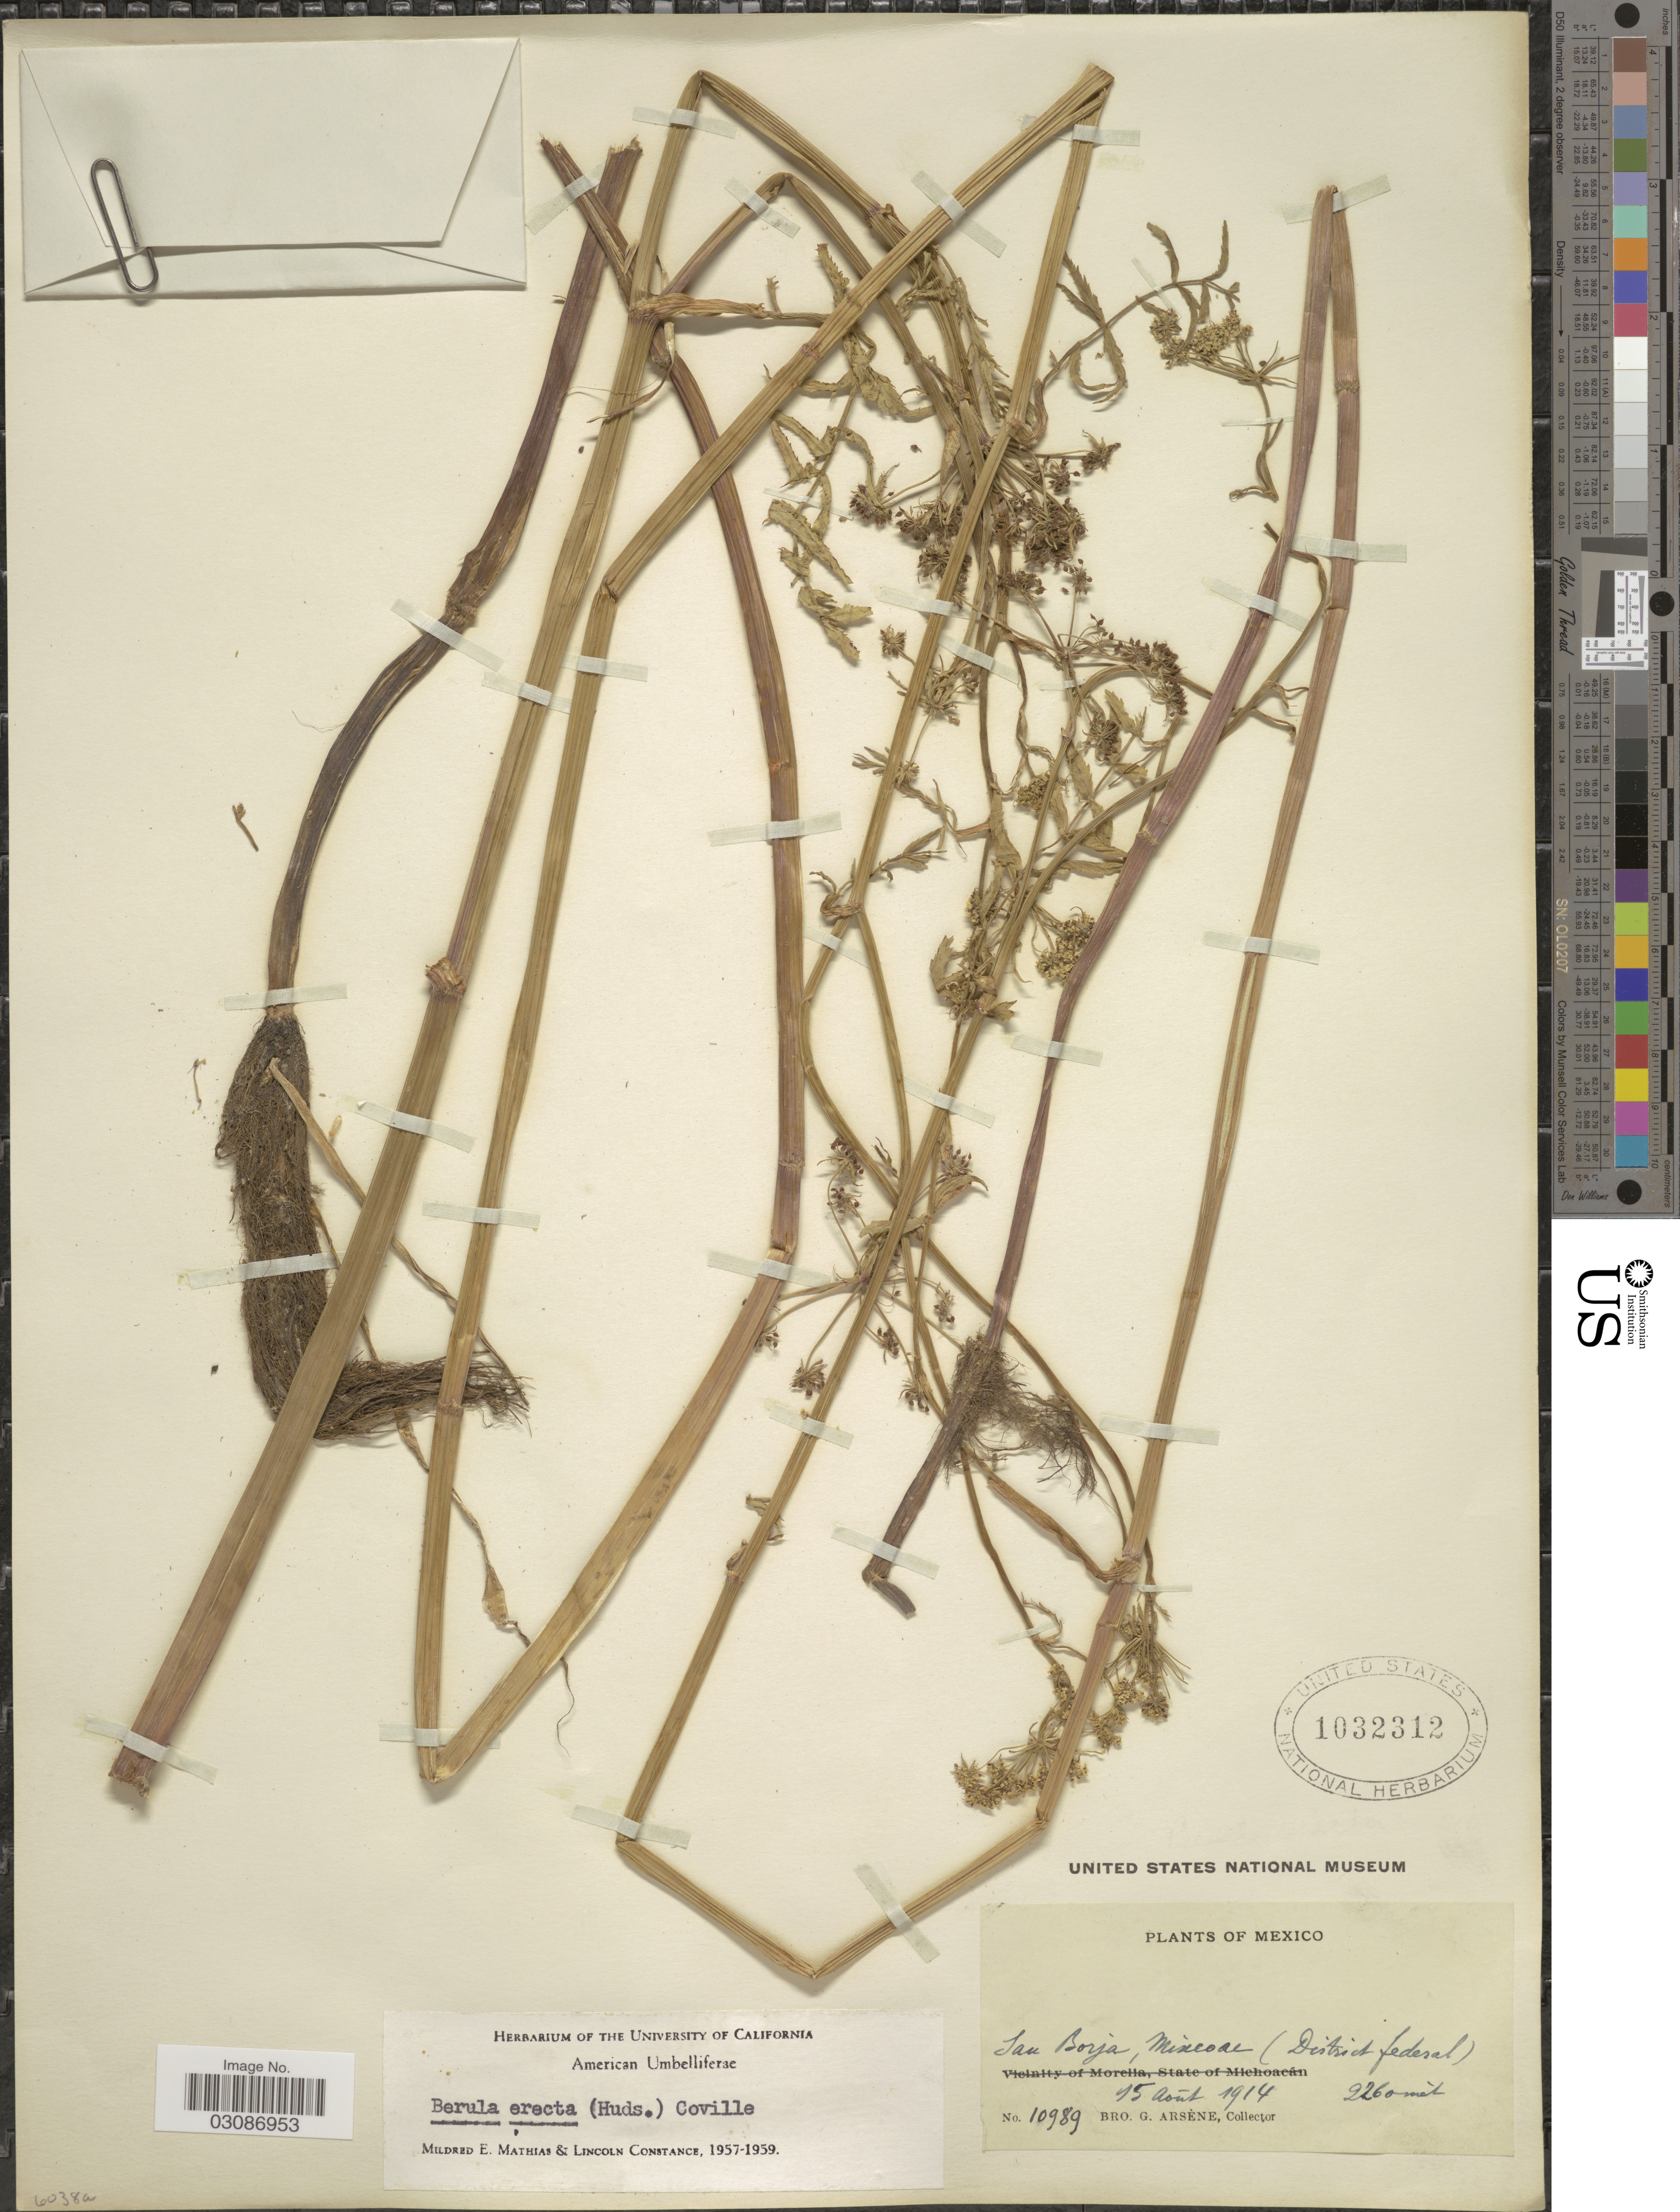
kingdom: Plantae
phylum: Tracheophyta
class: Magnoliopsida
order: Apiales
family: Apiaceae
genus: Berula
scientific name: Berula erecta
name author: (Huds.) Coville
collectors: Bro. G. Arsène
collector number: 10989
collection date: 1914-08-15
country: Mexico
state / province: Distrito Federal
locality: San Borja, Mixcoac. (Distrito Federal).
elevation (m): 2260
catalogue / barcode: US 1032312